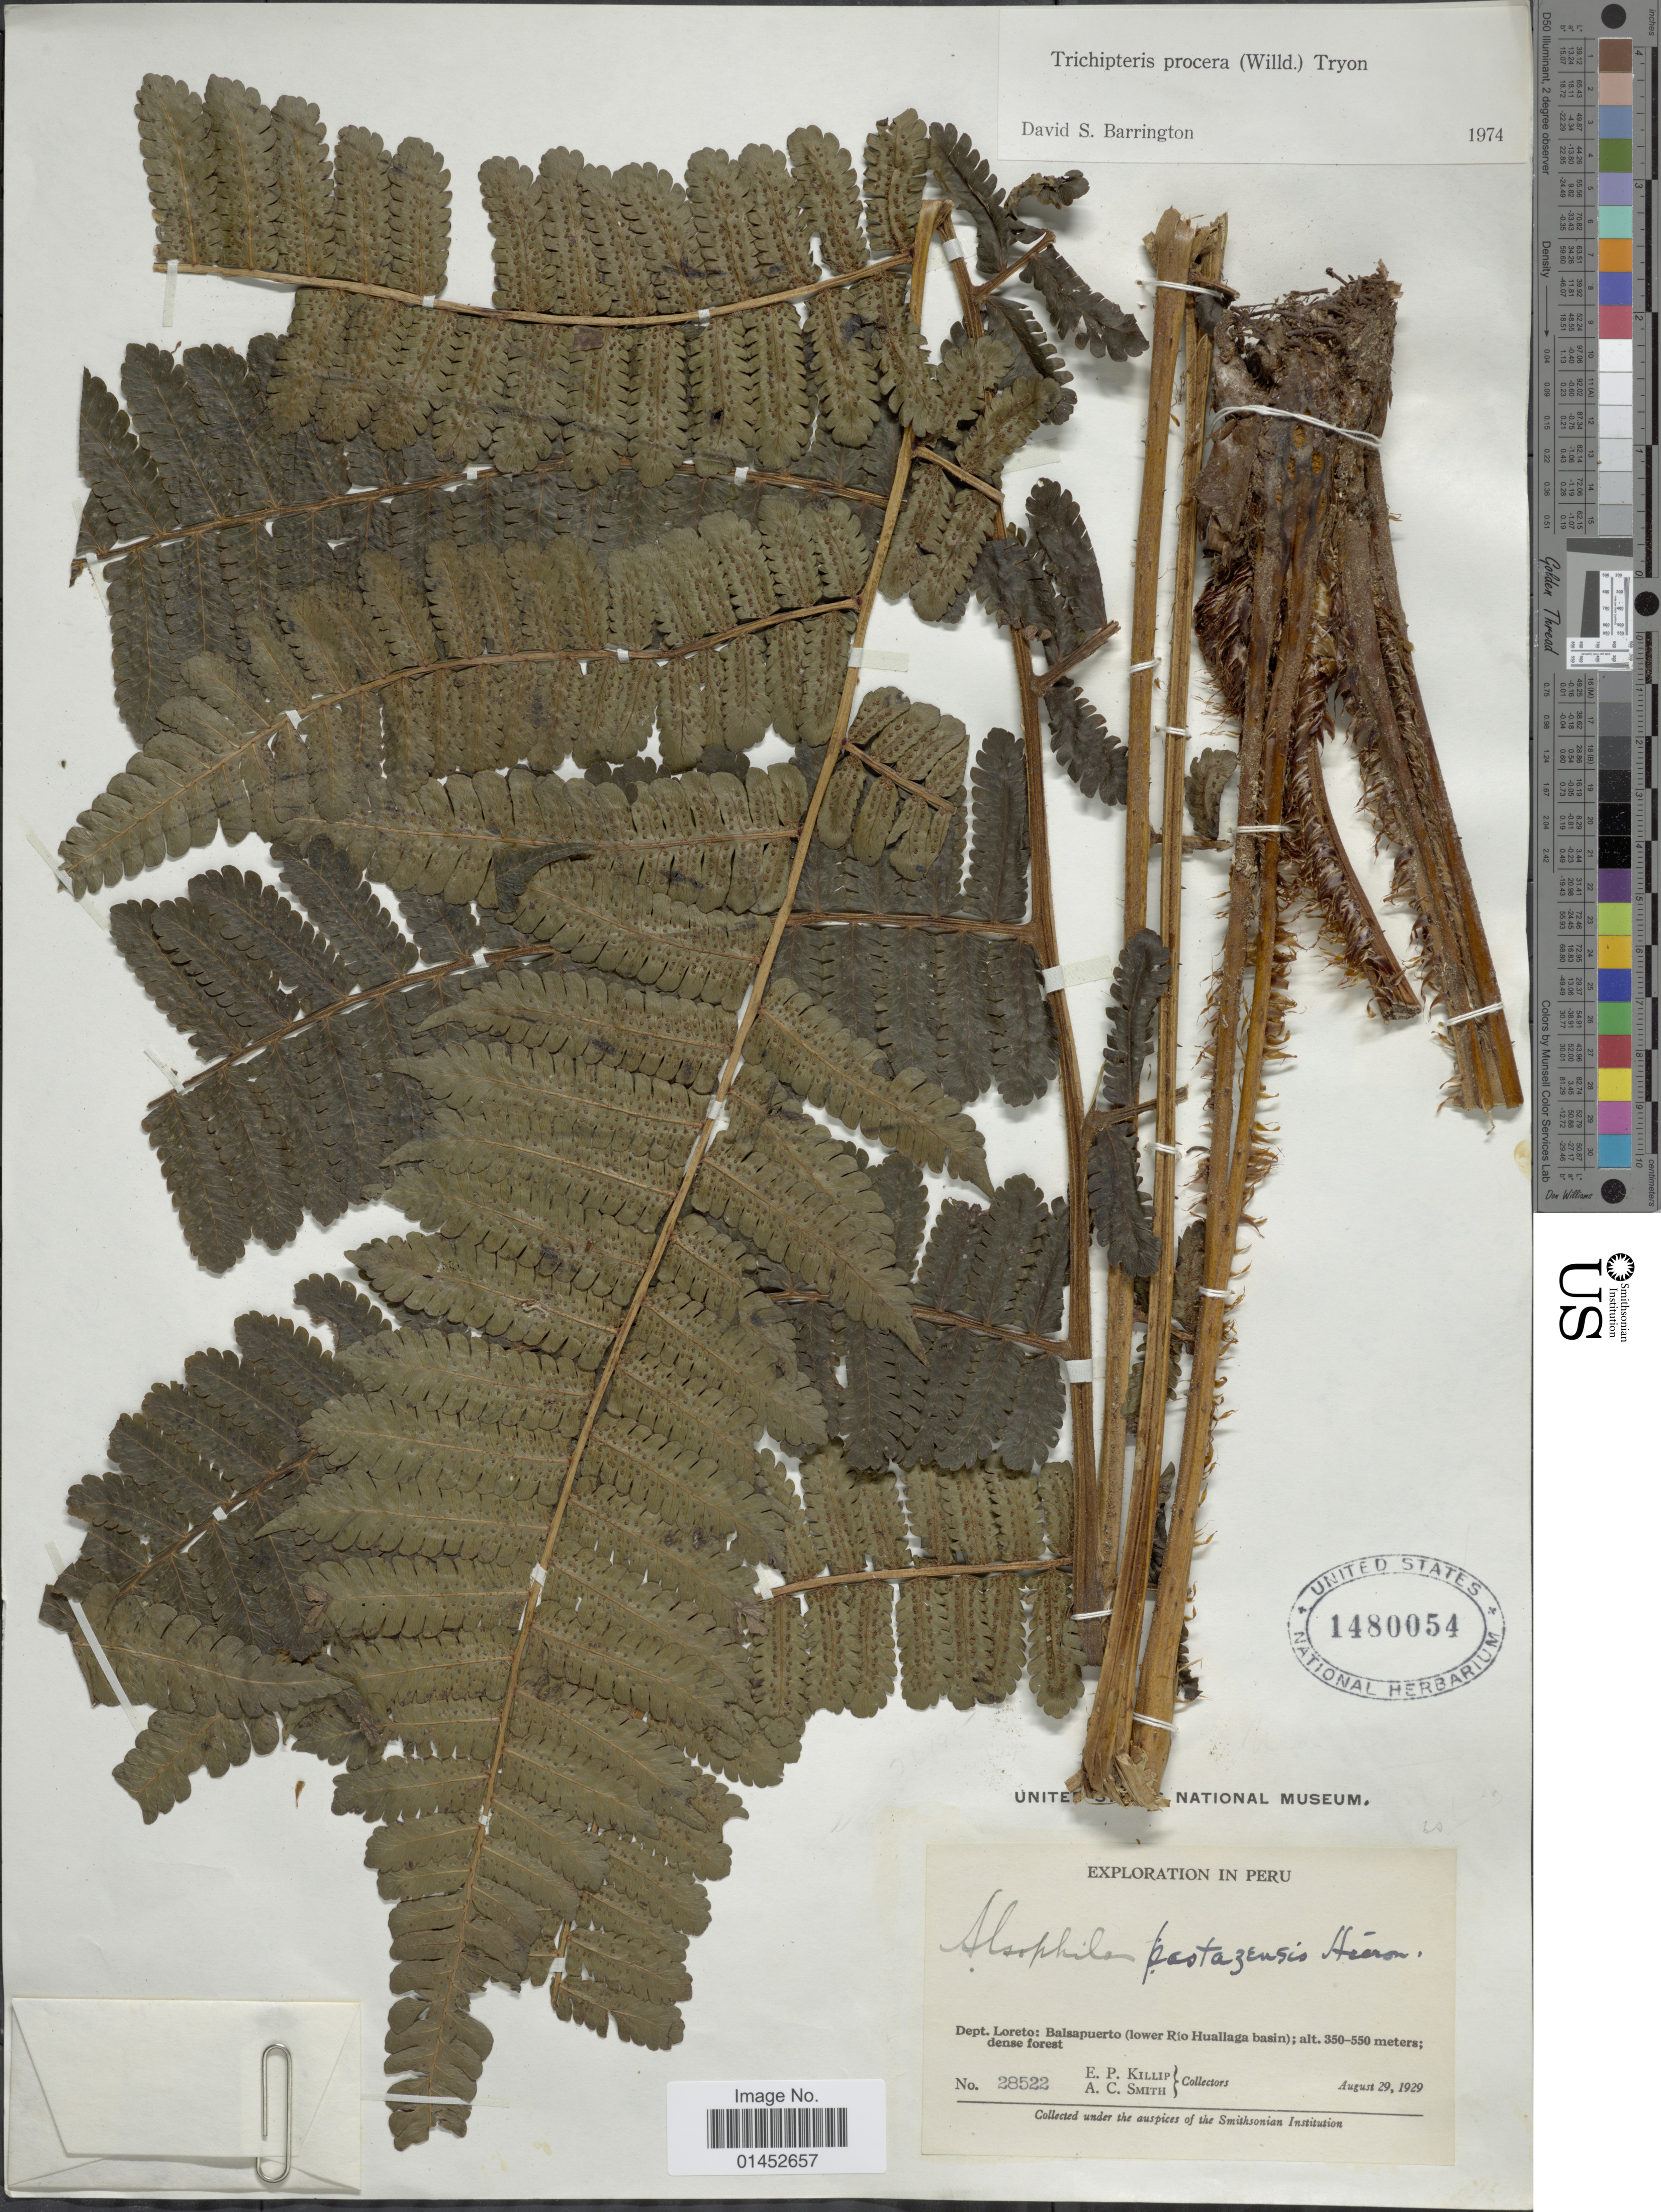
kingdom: Plantae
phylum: Tracheophyta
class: Polypodiopsida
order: Cyatheales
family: Cyatheaceae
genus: Cyathea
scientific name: Cyathea pungens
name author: (Willd.) Domin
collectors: E. P. Killip & A. C. Smith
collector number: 28522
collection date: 1929-08-29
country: Peru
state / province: Loreto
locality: Dept. Loreto: Balsapuerto (lower Rio Huallaga basin)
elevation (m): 350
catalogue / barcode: US 1480054